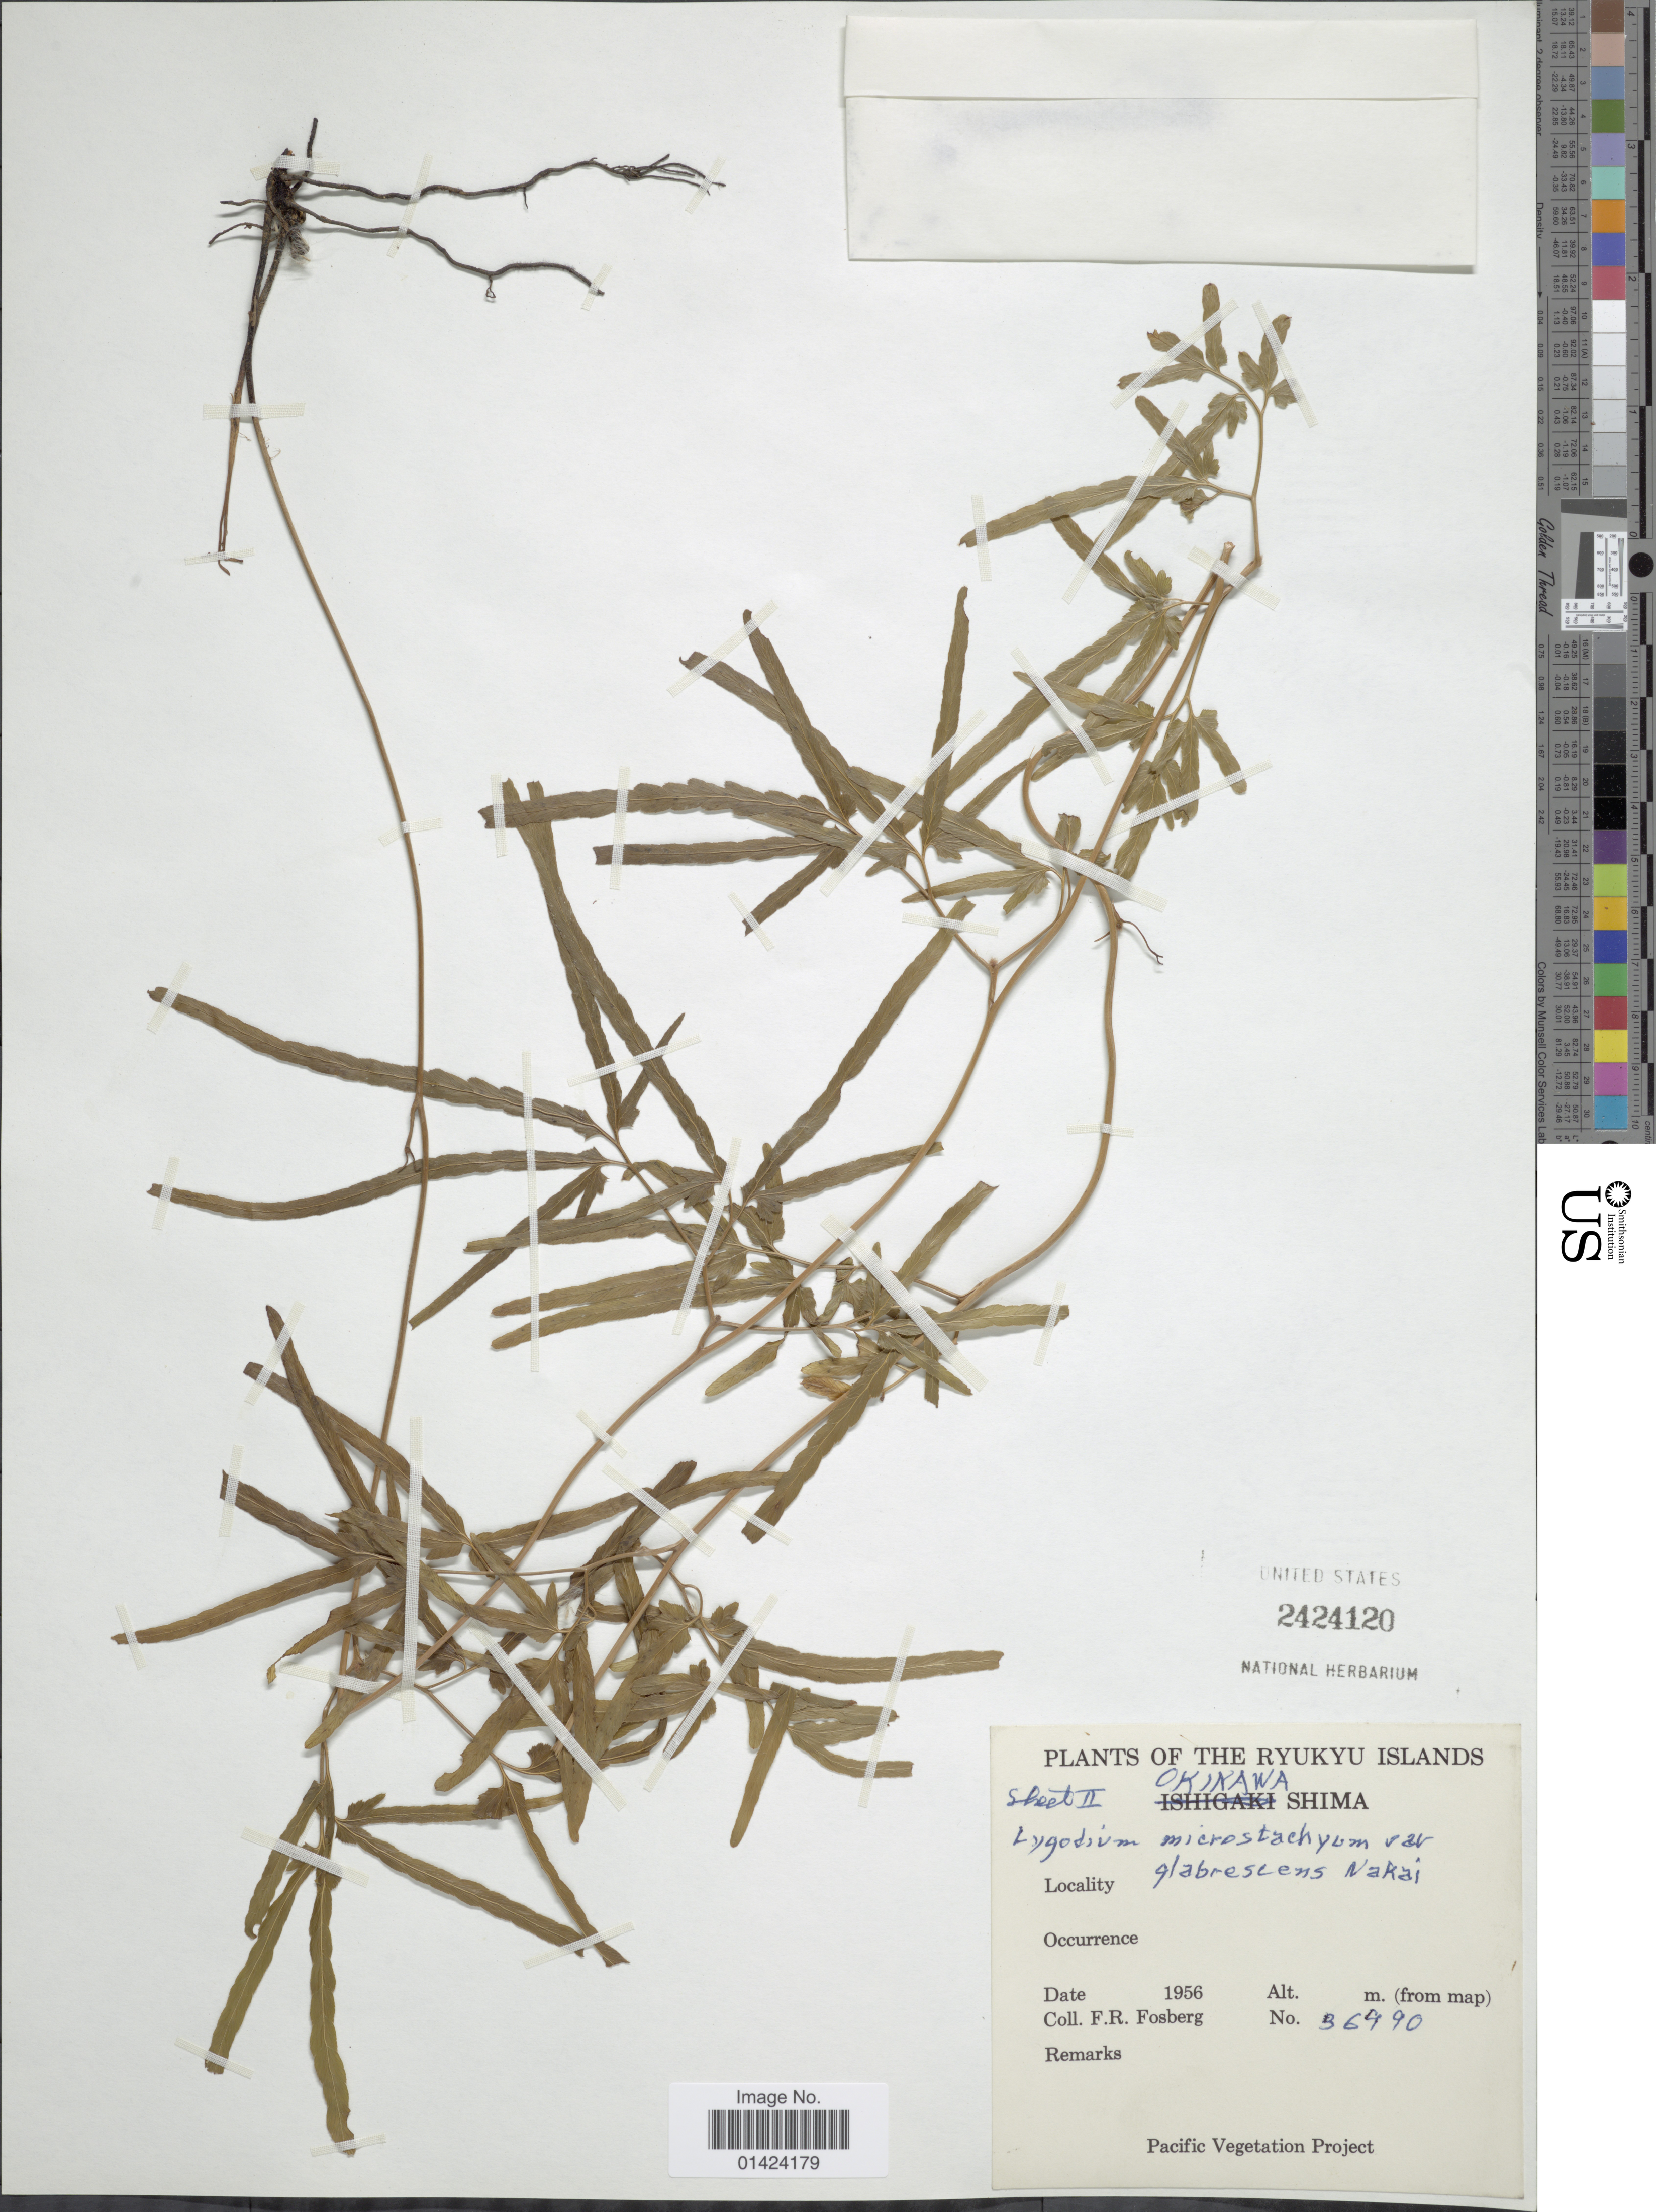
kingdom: Plantae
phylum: Tracheophyta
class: Polypodiopsida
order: Schizaeales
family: Lygodiaceae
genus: Lygodium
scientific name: Lygodium japonicum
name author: (Thunb.) Sw.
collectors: F. R. Fosberg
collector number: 36490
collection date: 1956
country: Japan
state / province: Okinawa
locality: Ryukyu Islands. Okinawa Shima.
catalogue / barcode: US 2424120